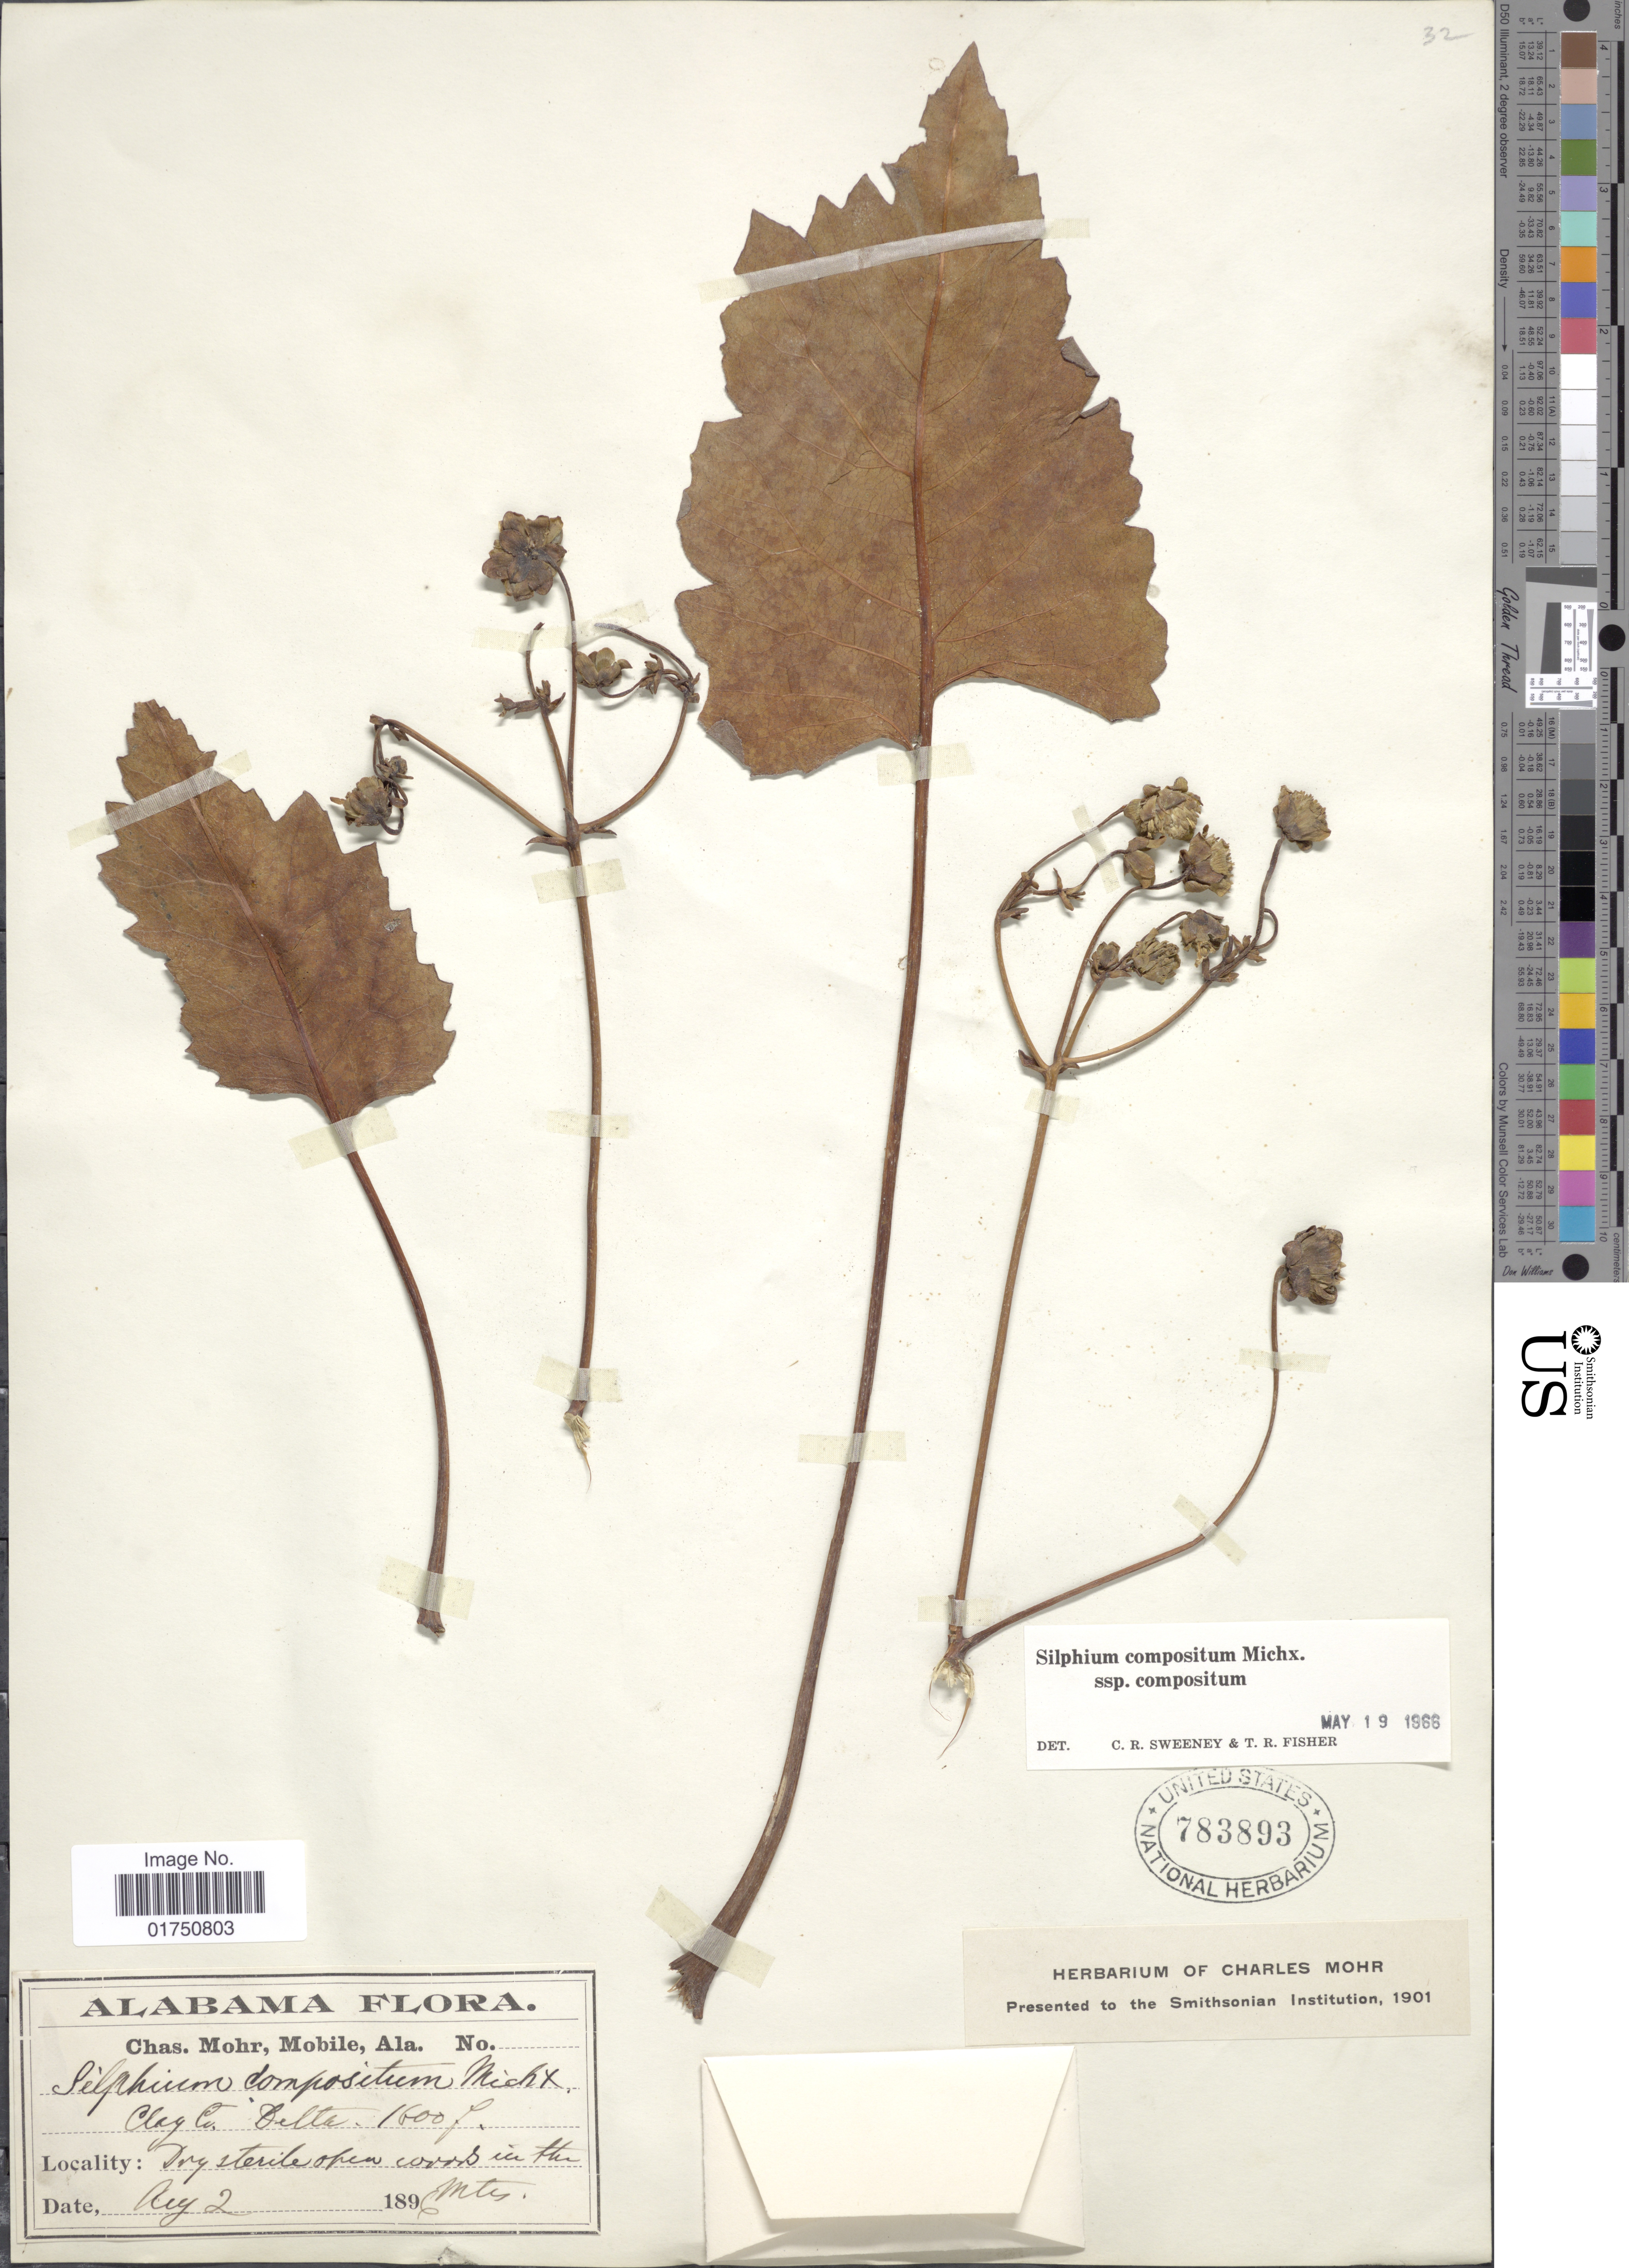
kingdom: Plantae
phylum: Tracheophyta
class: Magnoliopsida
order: Asterales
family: Asteraceae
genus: Silphium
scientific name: Silphium compositum Michx. subsp. compositum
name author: Michx.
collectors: Mohr, C. T. (herbarium)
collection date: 1896-08-02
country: United States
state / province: Alabama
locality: Clay Co., Delta.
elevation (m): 488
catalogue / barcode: US 783893